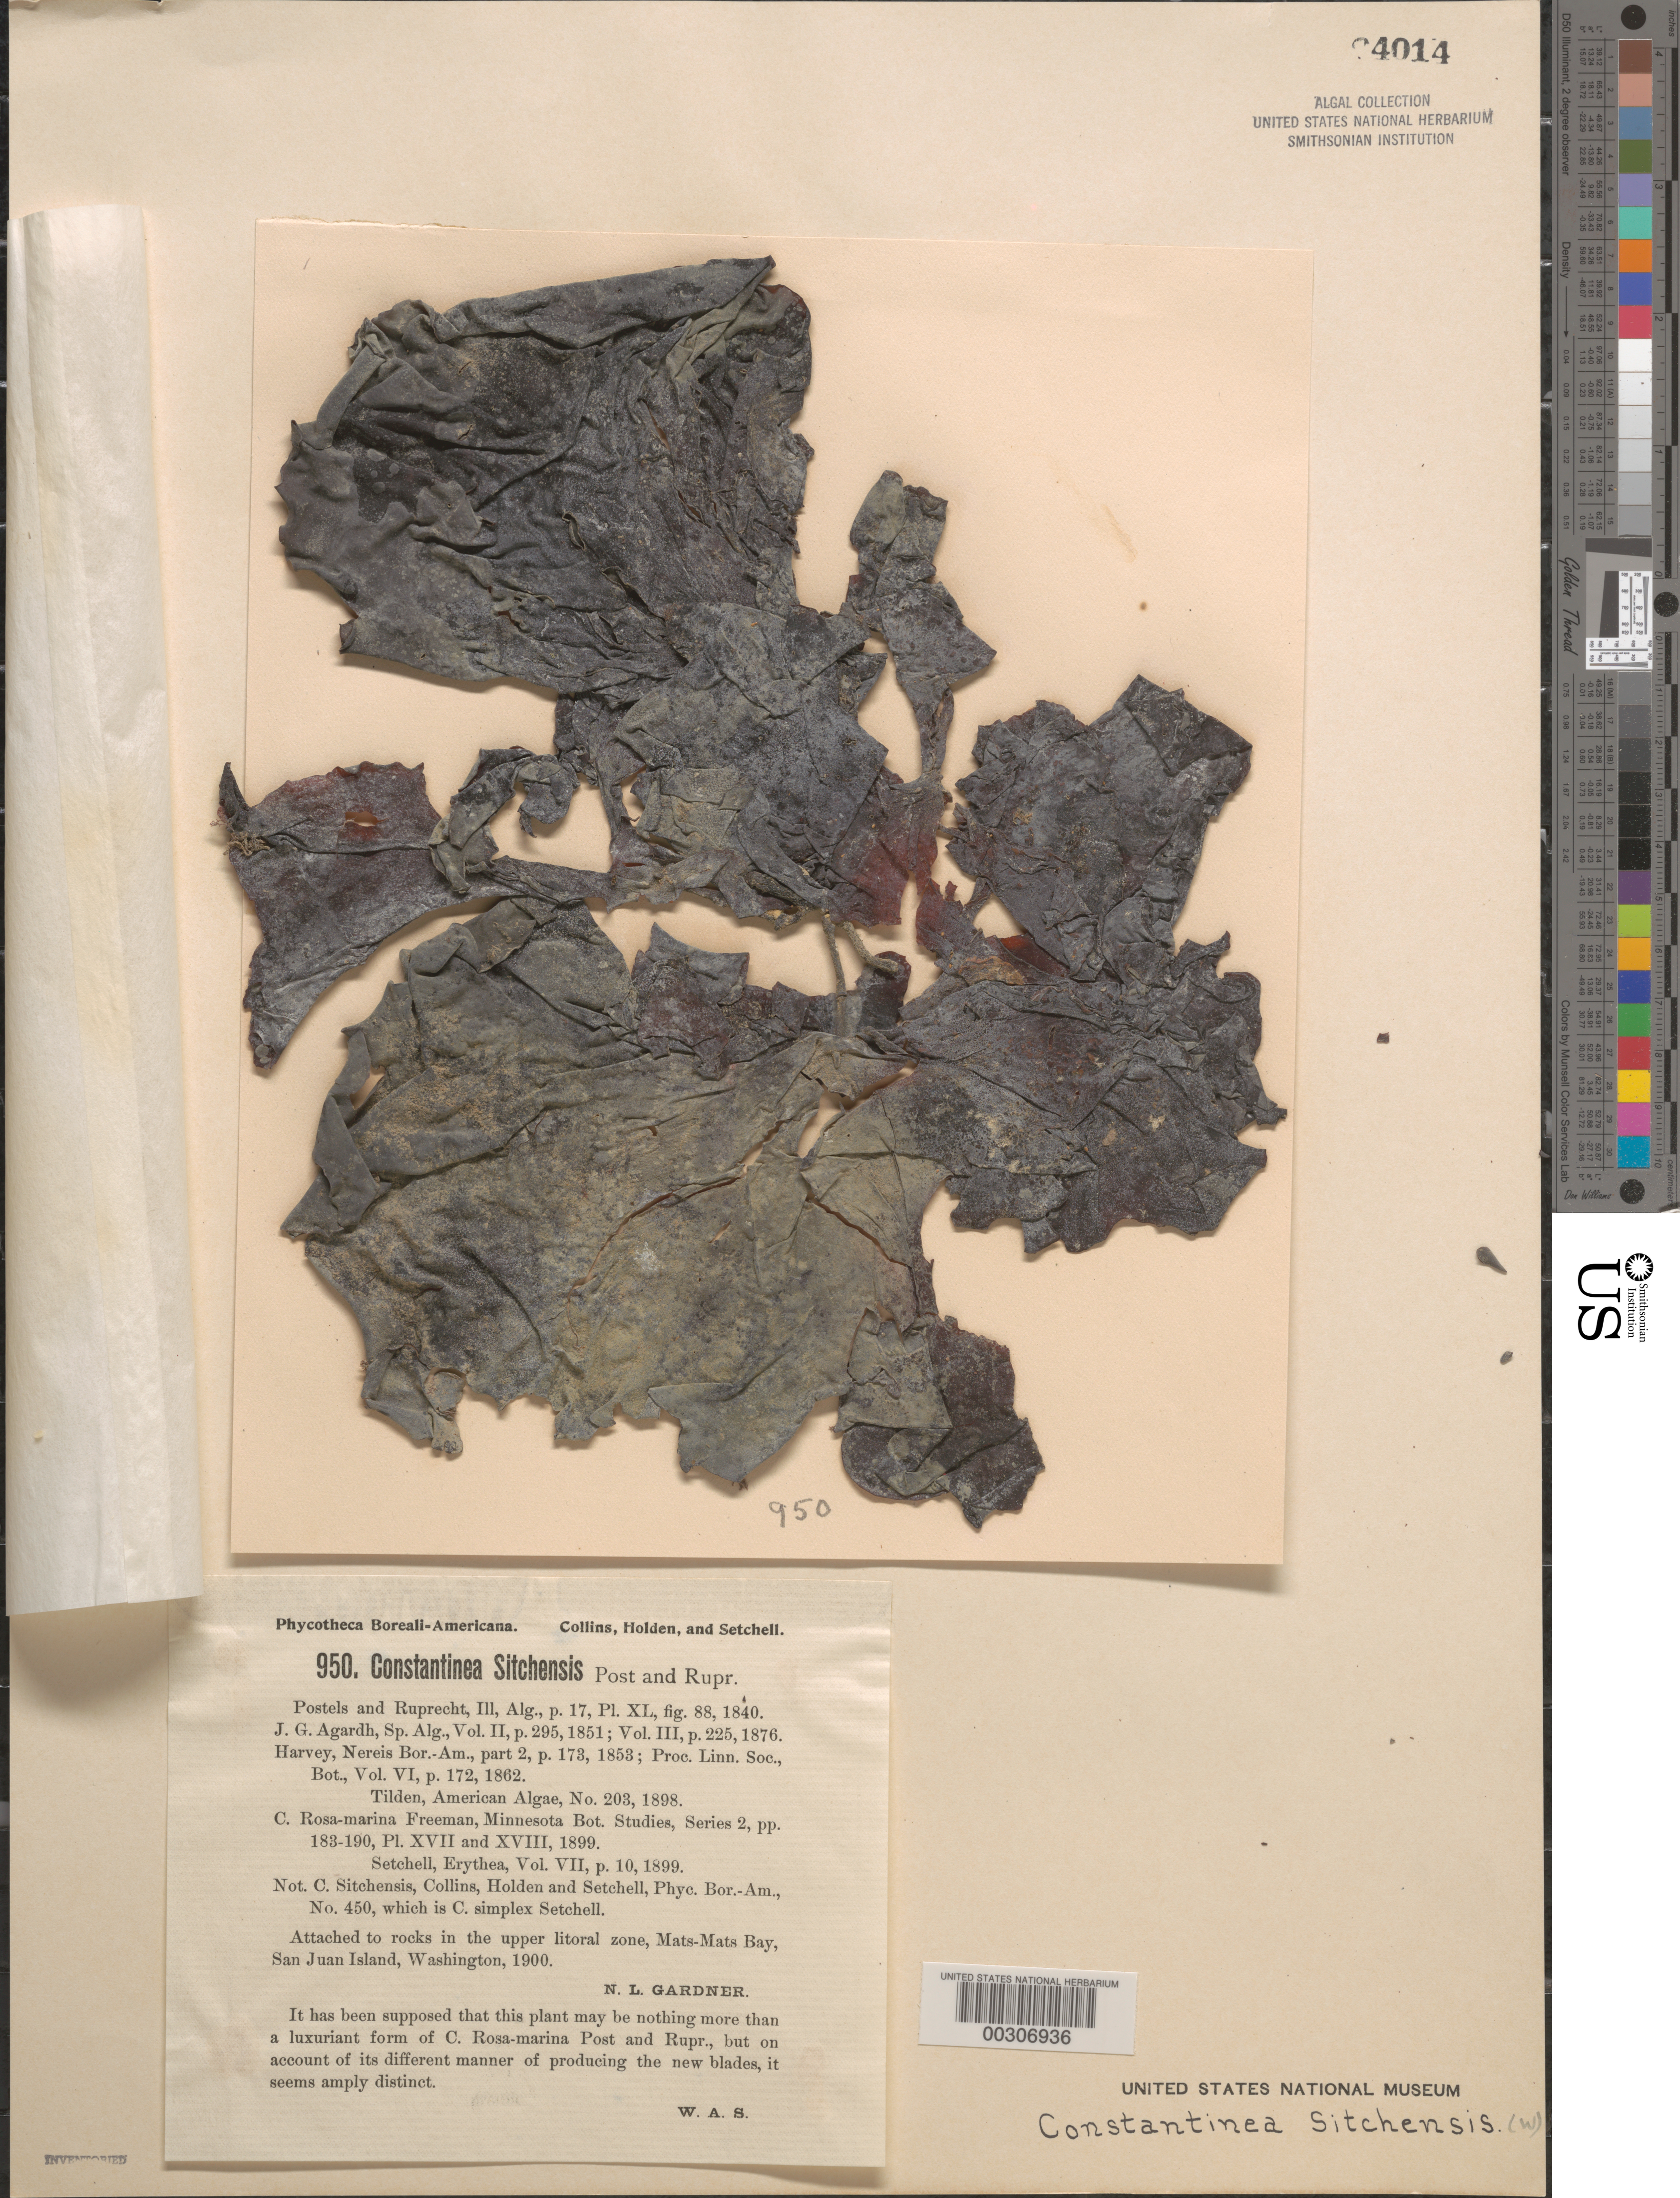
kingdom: Plantae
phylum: Rhodophyta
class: Florideophyceae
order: Gigartinales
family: Dumontiaceae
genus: Constantinea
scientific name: Constantinea sitchensis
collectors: N. Gardner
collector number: PB-A 950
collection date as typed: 1900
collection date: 1900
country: United States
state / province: Washington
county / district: San Juan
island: San Juan Island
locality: Mats-Mats Bay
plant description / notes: Collins, Holden & Setchell, Phycotheca Boreali-Americana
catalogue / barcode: US 4014